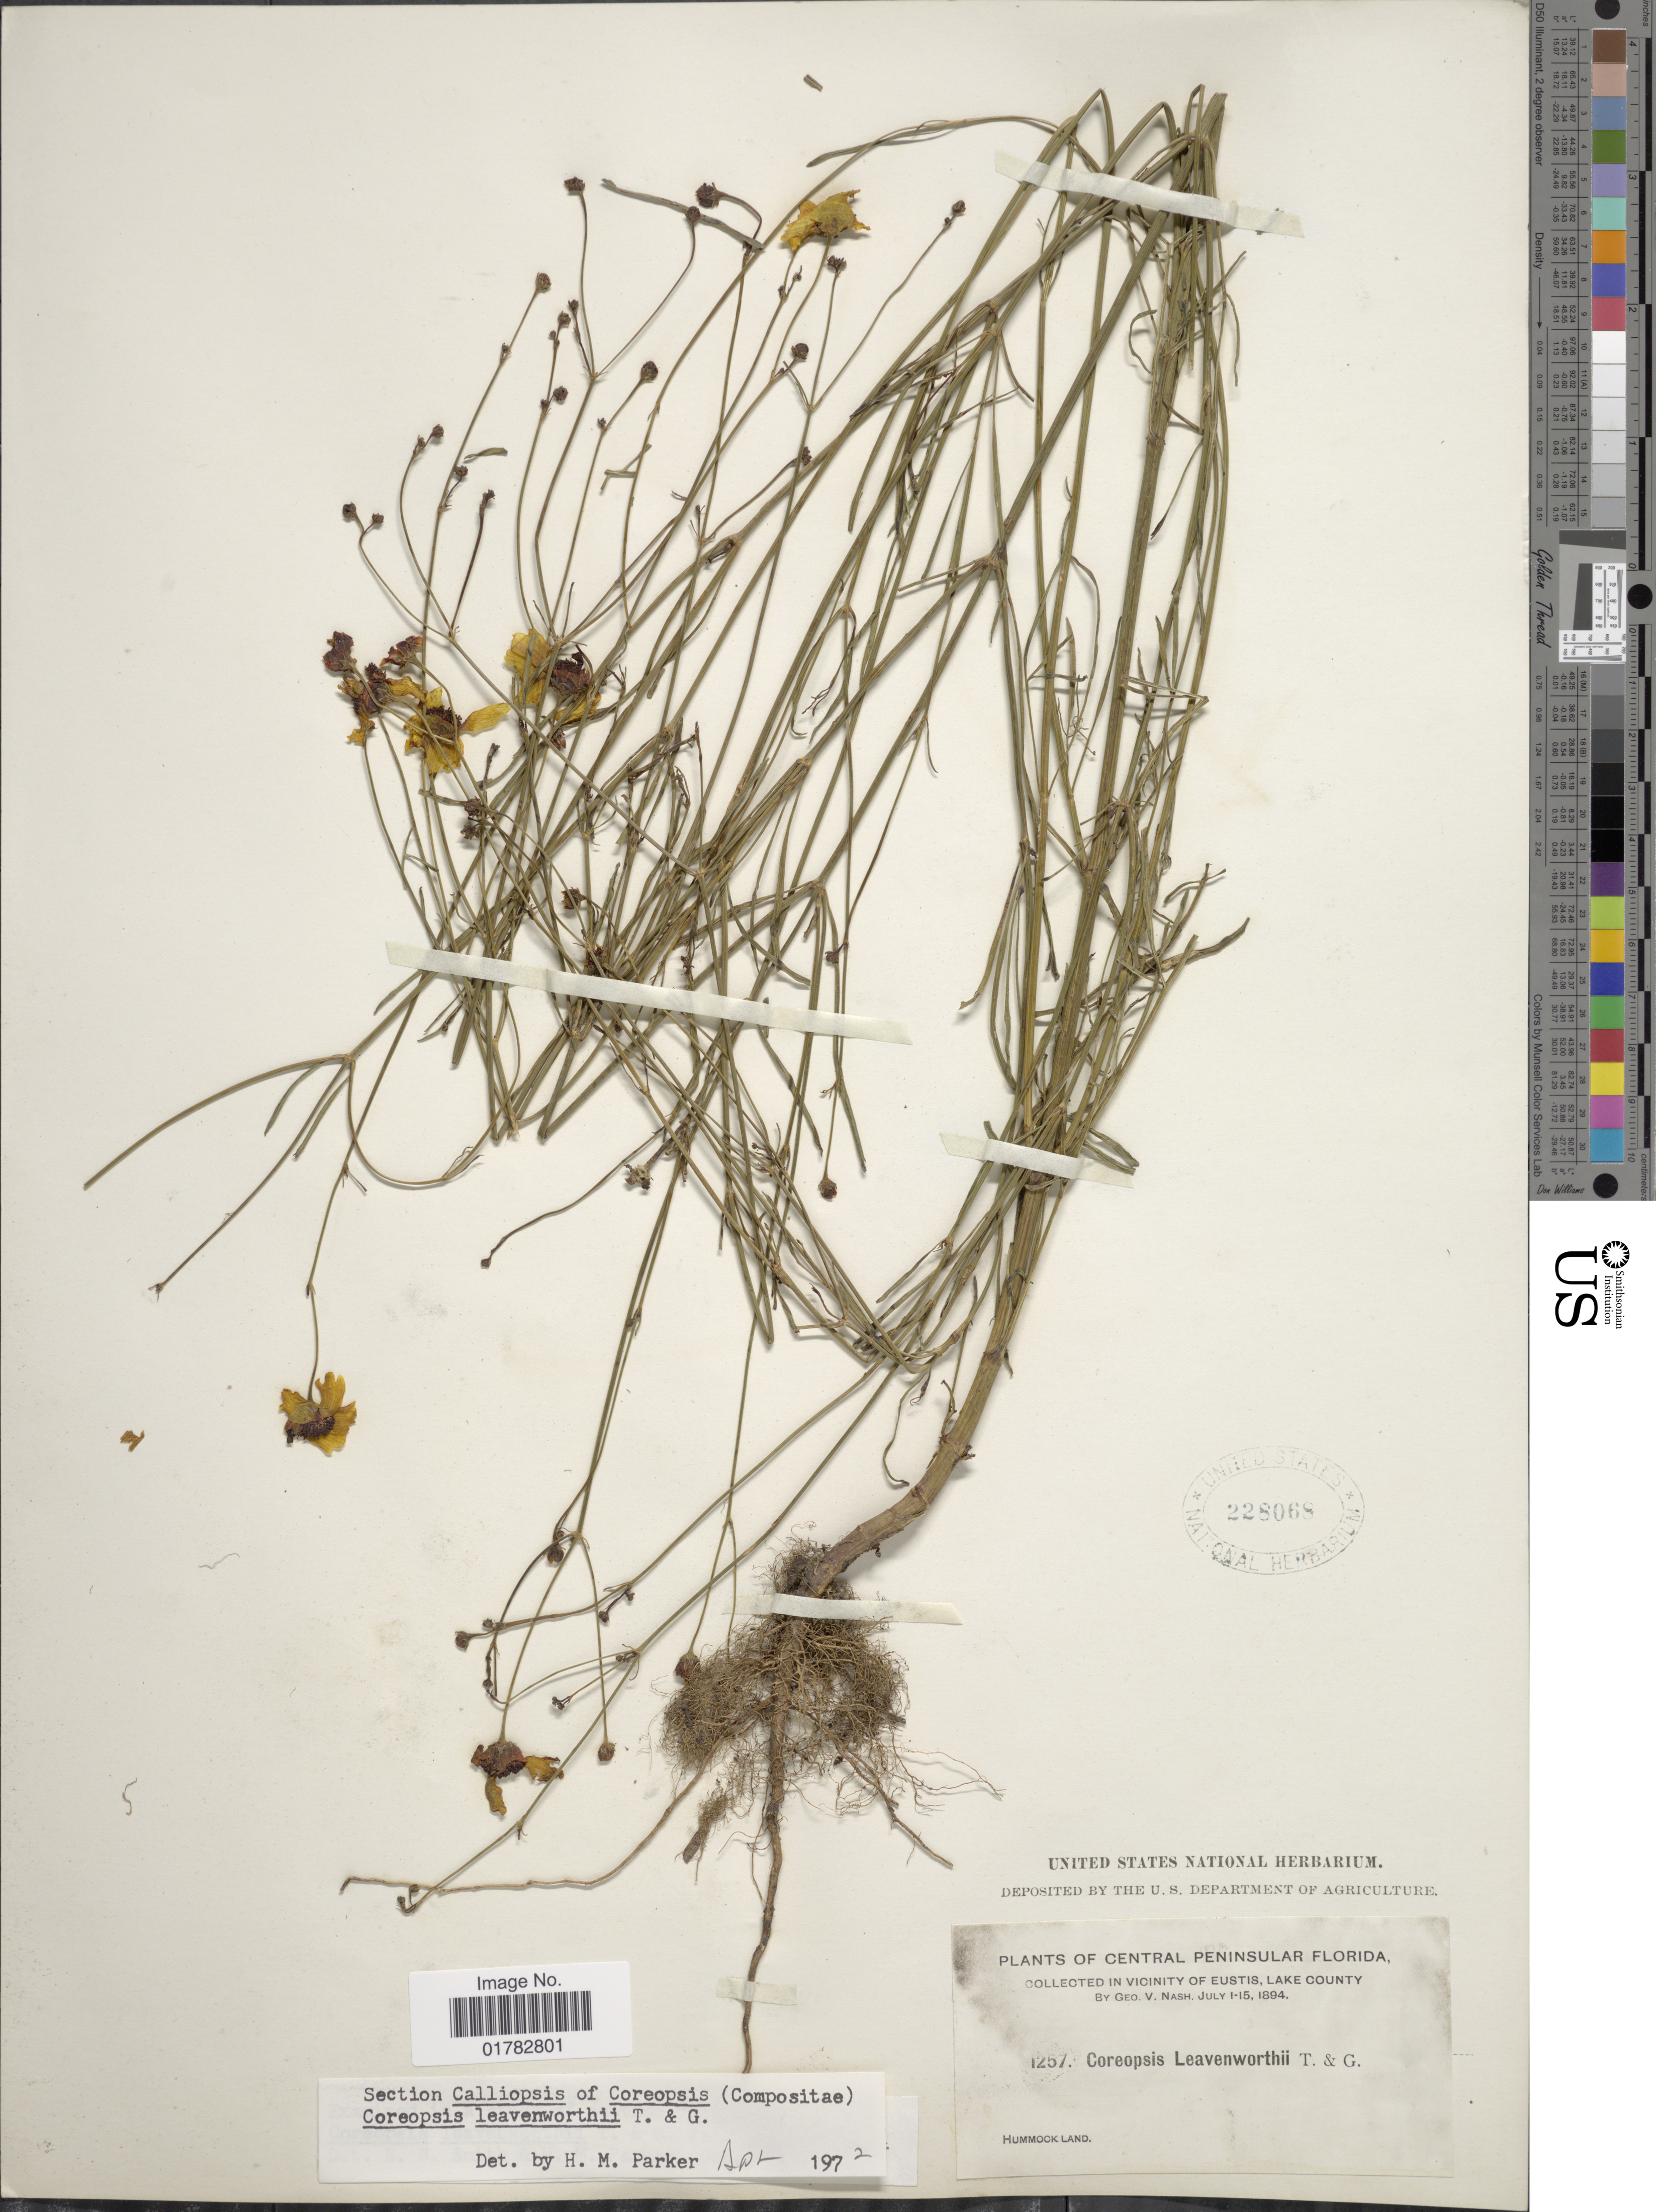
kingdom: Plantae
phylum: Tracheophyta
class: Magnoliopsida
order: Asterales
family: Asteraceae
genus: Coreopsis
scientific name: Coreopsis leavenworthii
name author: Torr. & A. Gray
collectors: G. V. Nash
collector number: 1257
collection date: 1894-07-01/1894-07-15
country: United States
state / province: Florida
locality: Central Peninsular Florida, vicinity of Eustis, Lake County, Hummock Land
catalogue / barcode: US 228068